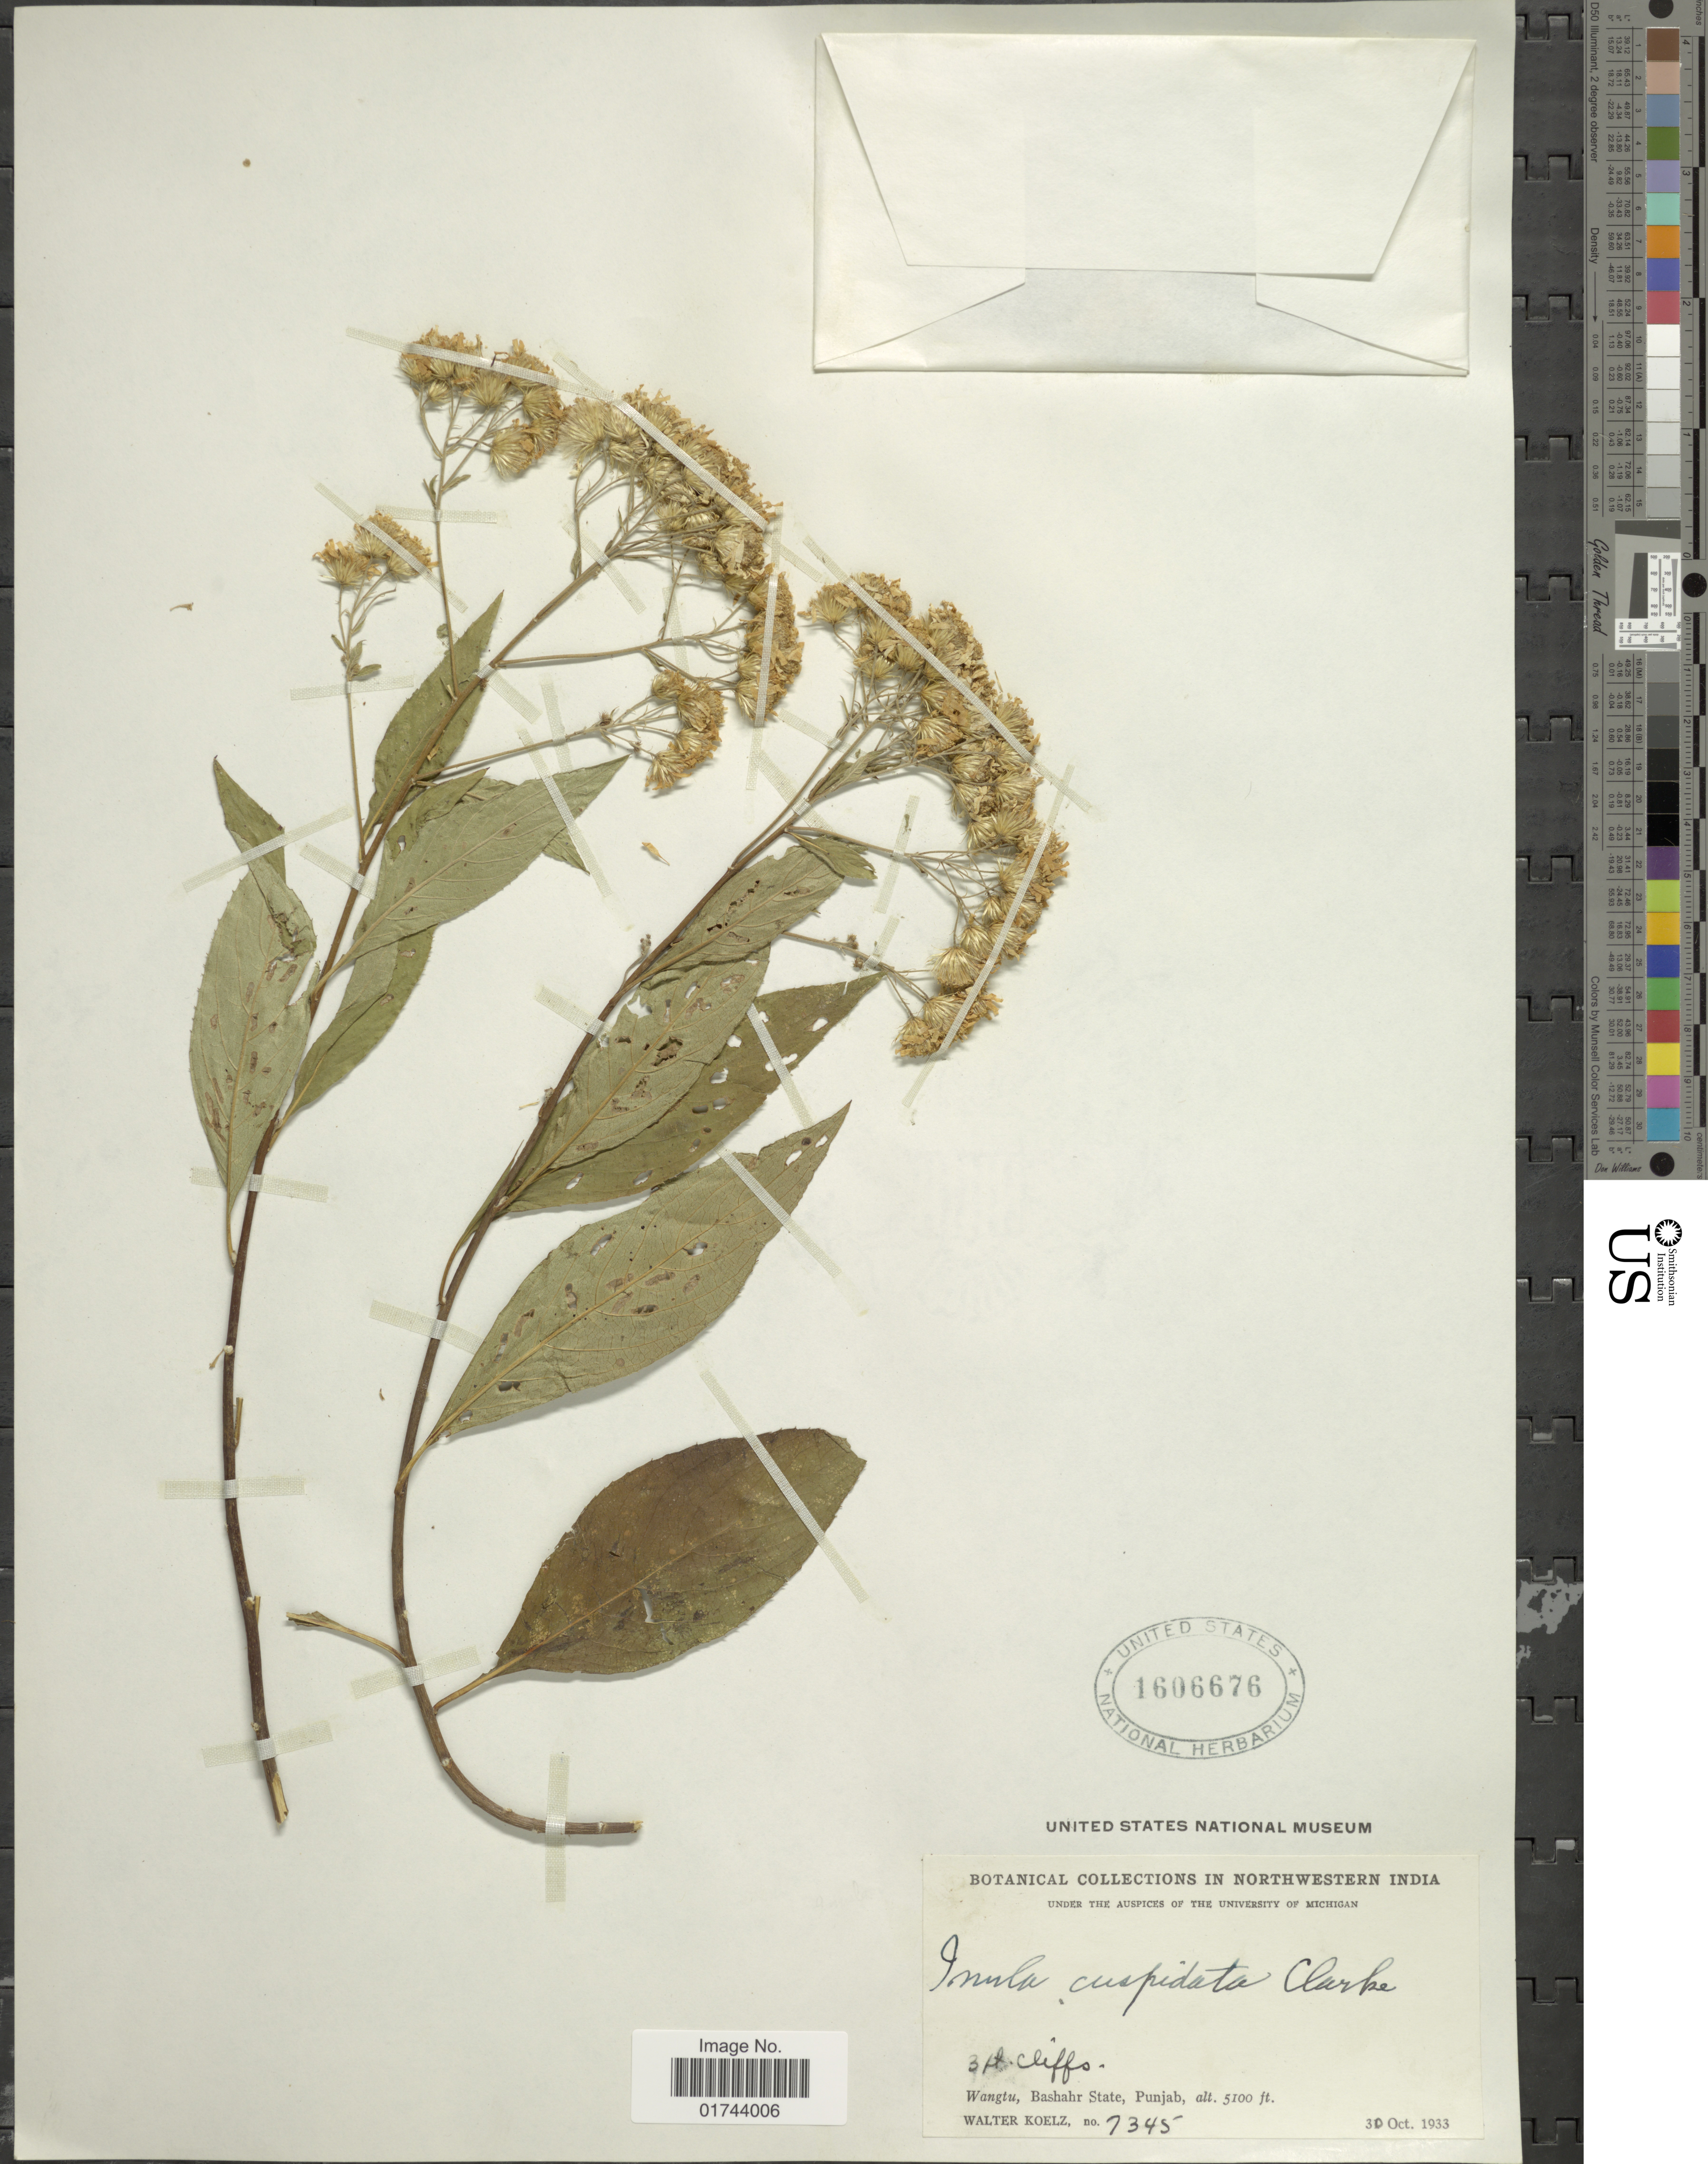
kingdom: Plantae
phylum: Tracheophyta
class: Magnoliopsida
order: Asterales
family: Asteraceae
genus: Inula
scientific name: Inula cuspidata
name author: C.B. Clarke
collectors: W. N. Koelz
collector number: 7345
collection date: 1933-10-30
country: India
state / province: Punjab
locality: Northwestern, Wangtu, Bashahr State, Punjab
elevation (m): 1554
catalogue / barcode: US 1606676